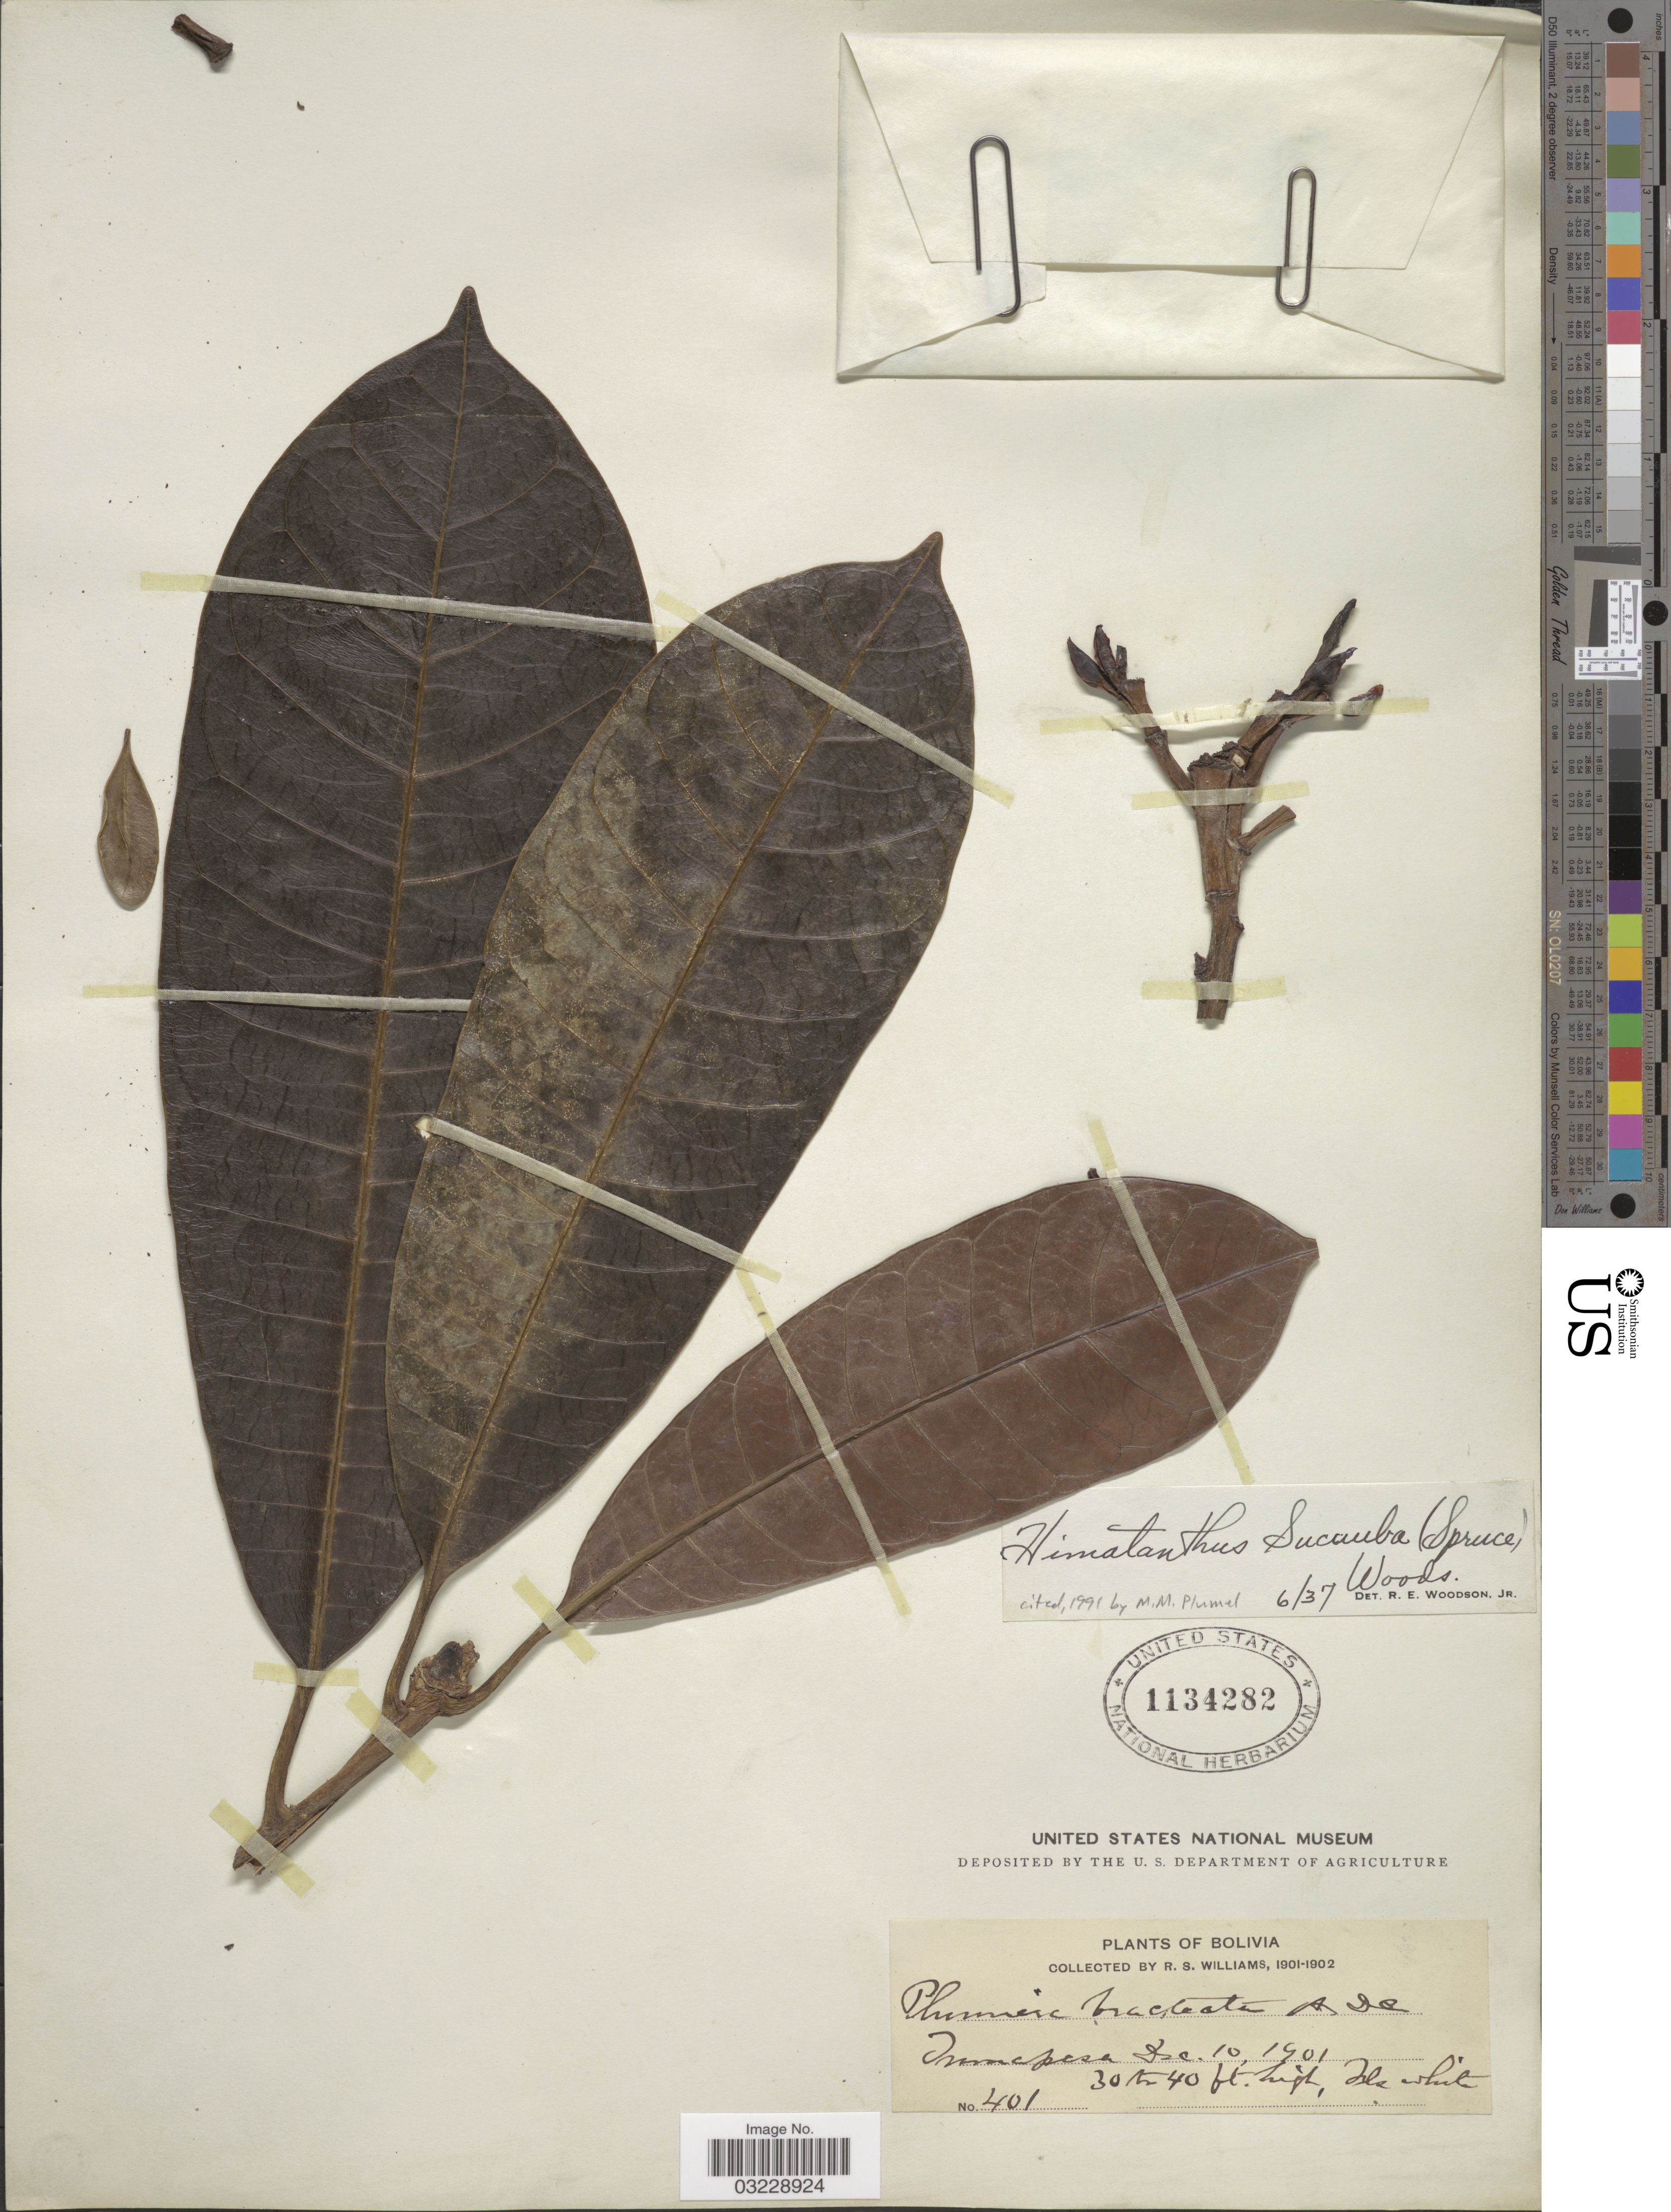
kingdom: Plantae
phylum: Tracheophyta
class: Magnoliopsida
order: Gentianales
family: Apocynaceae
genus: Himatanthus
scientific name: Himatanthus sucuuba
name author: (Spruce) Woodson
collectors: R. S. Williams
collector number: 401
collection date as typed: Dec. 10, 1901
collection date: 1901-12-10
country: Bolivia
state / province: La Paz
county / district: Iturralde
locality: Tumupasa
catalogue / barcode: US 1134282